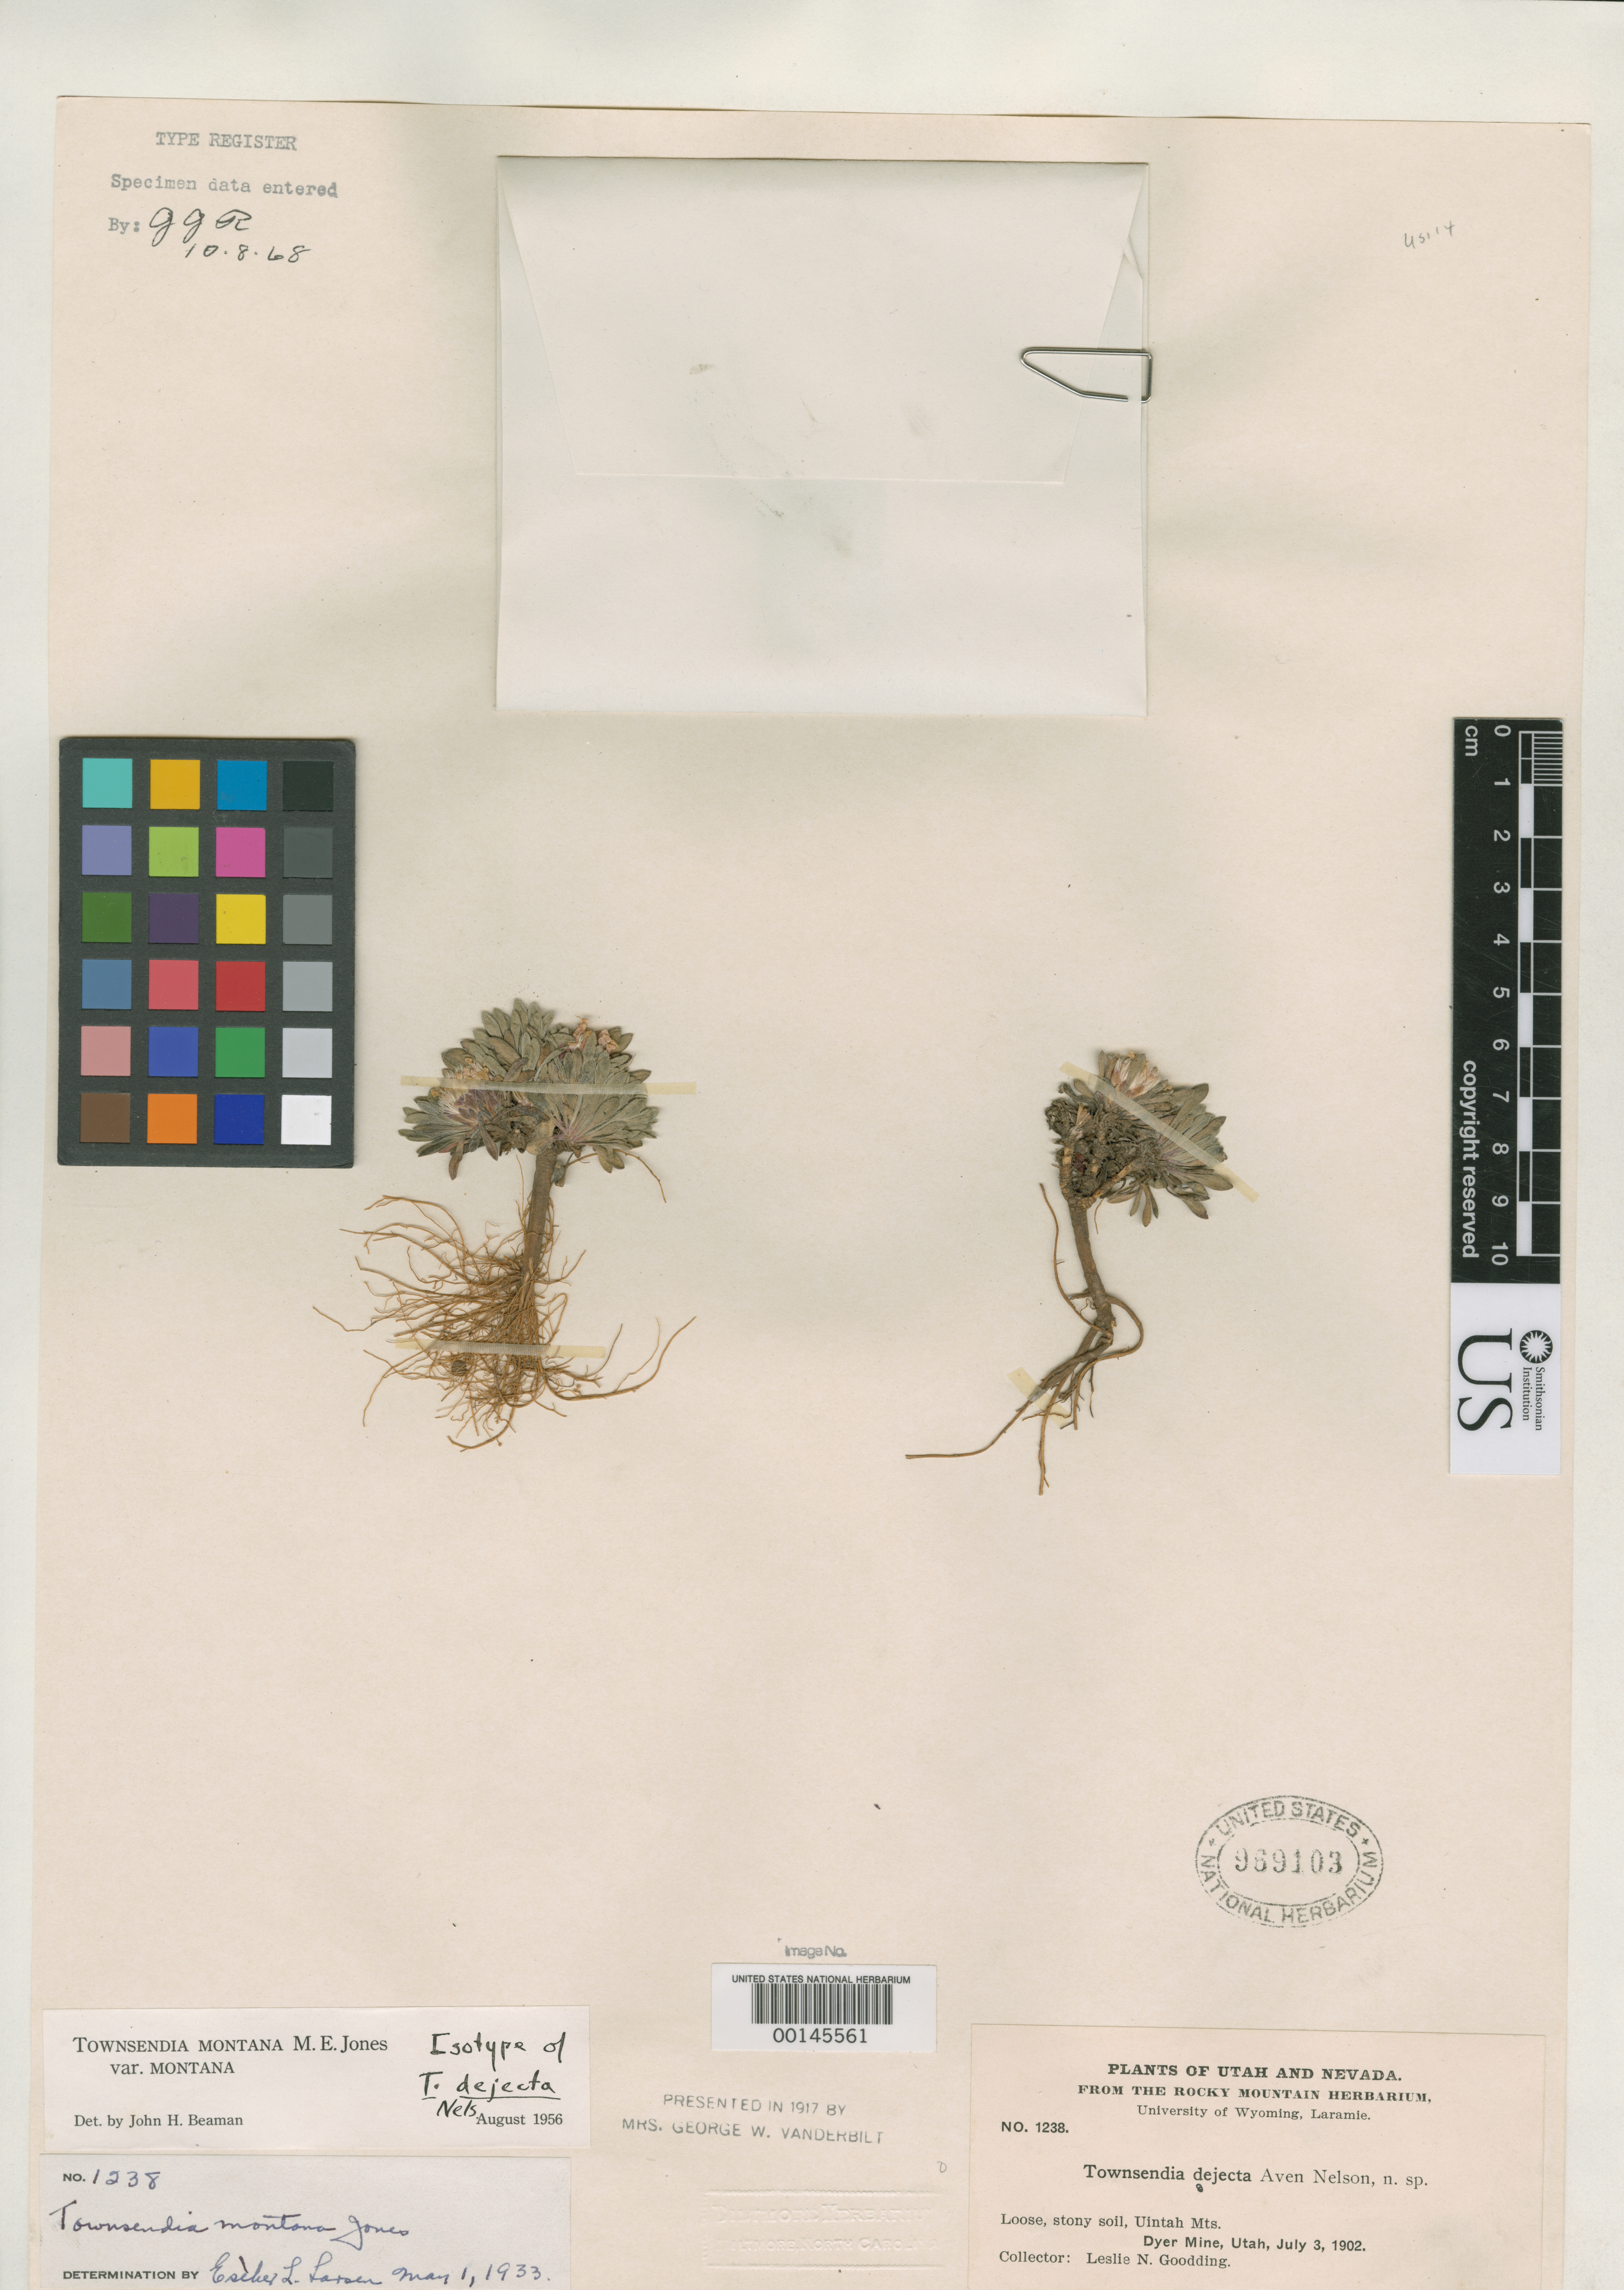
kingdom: Plantae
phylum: Tracheophyta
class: Magnoliopsida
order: Asterales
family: Asteraceae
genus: Townsendia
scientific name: Townsendia dejecta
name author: A. Nelson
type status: Isotype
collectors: L. N. Goodding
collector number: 1238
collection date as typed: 03 Jul 1902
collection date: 1902-07-03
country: United States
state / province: Utah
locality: Dyer Mine.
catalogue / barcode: US 969103